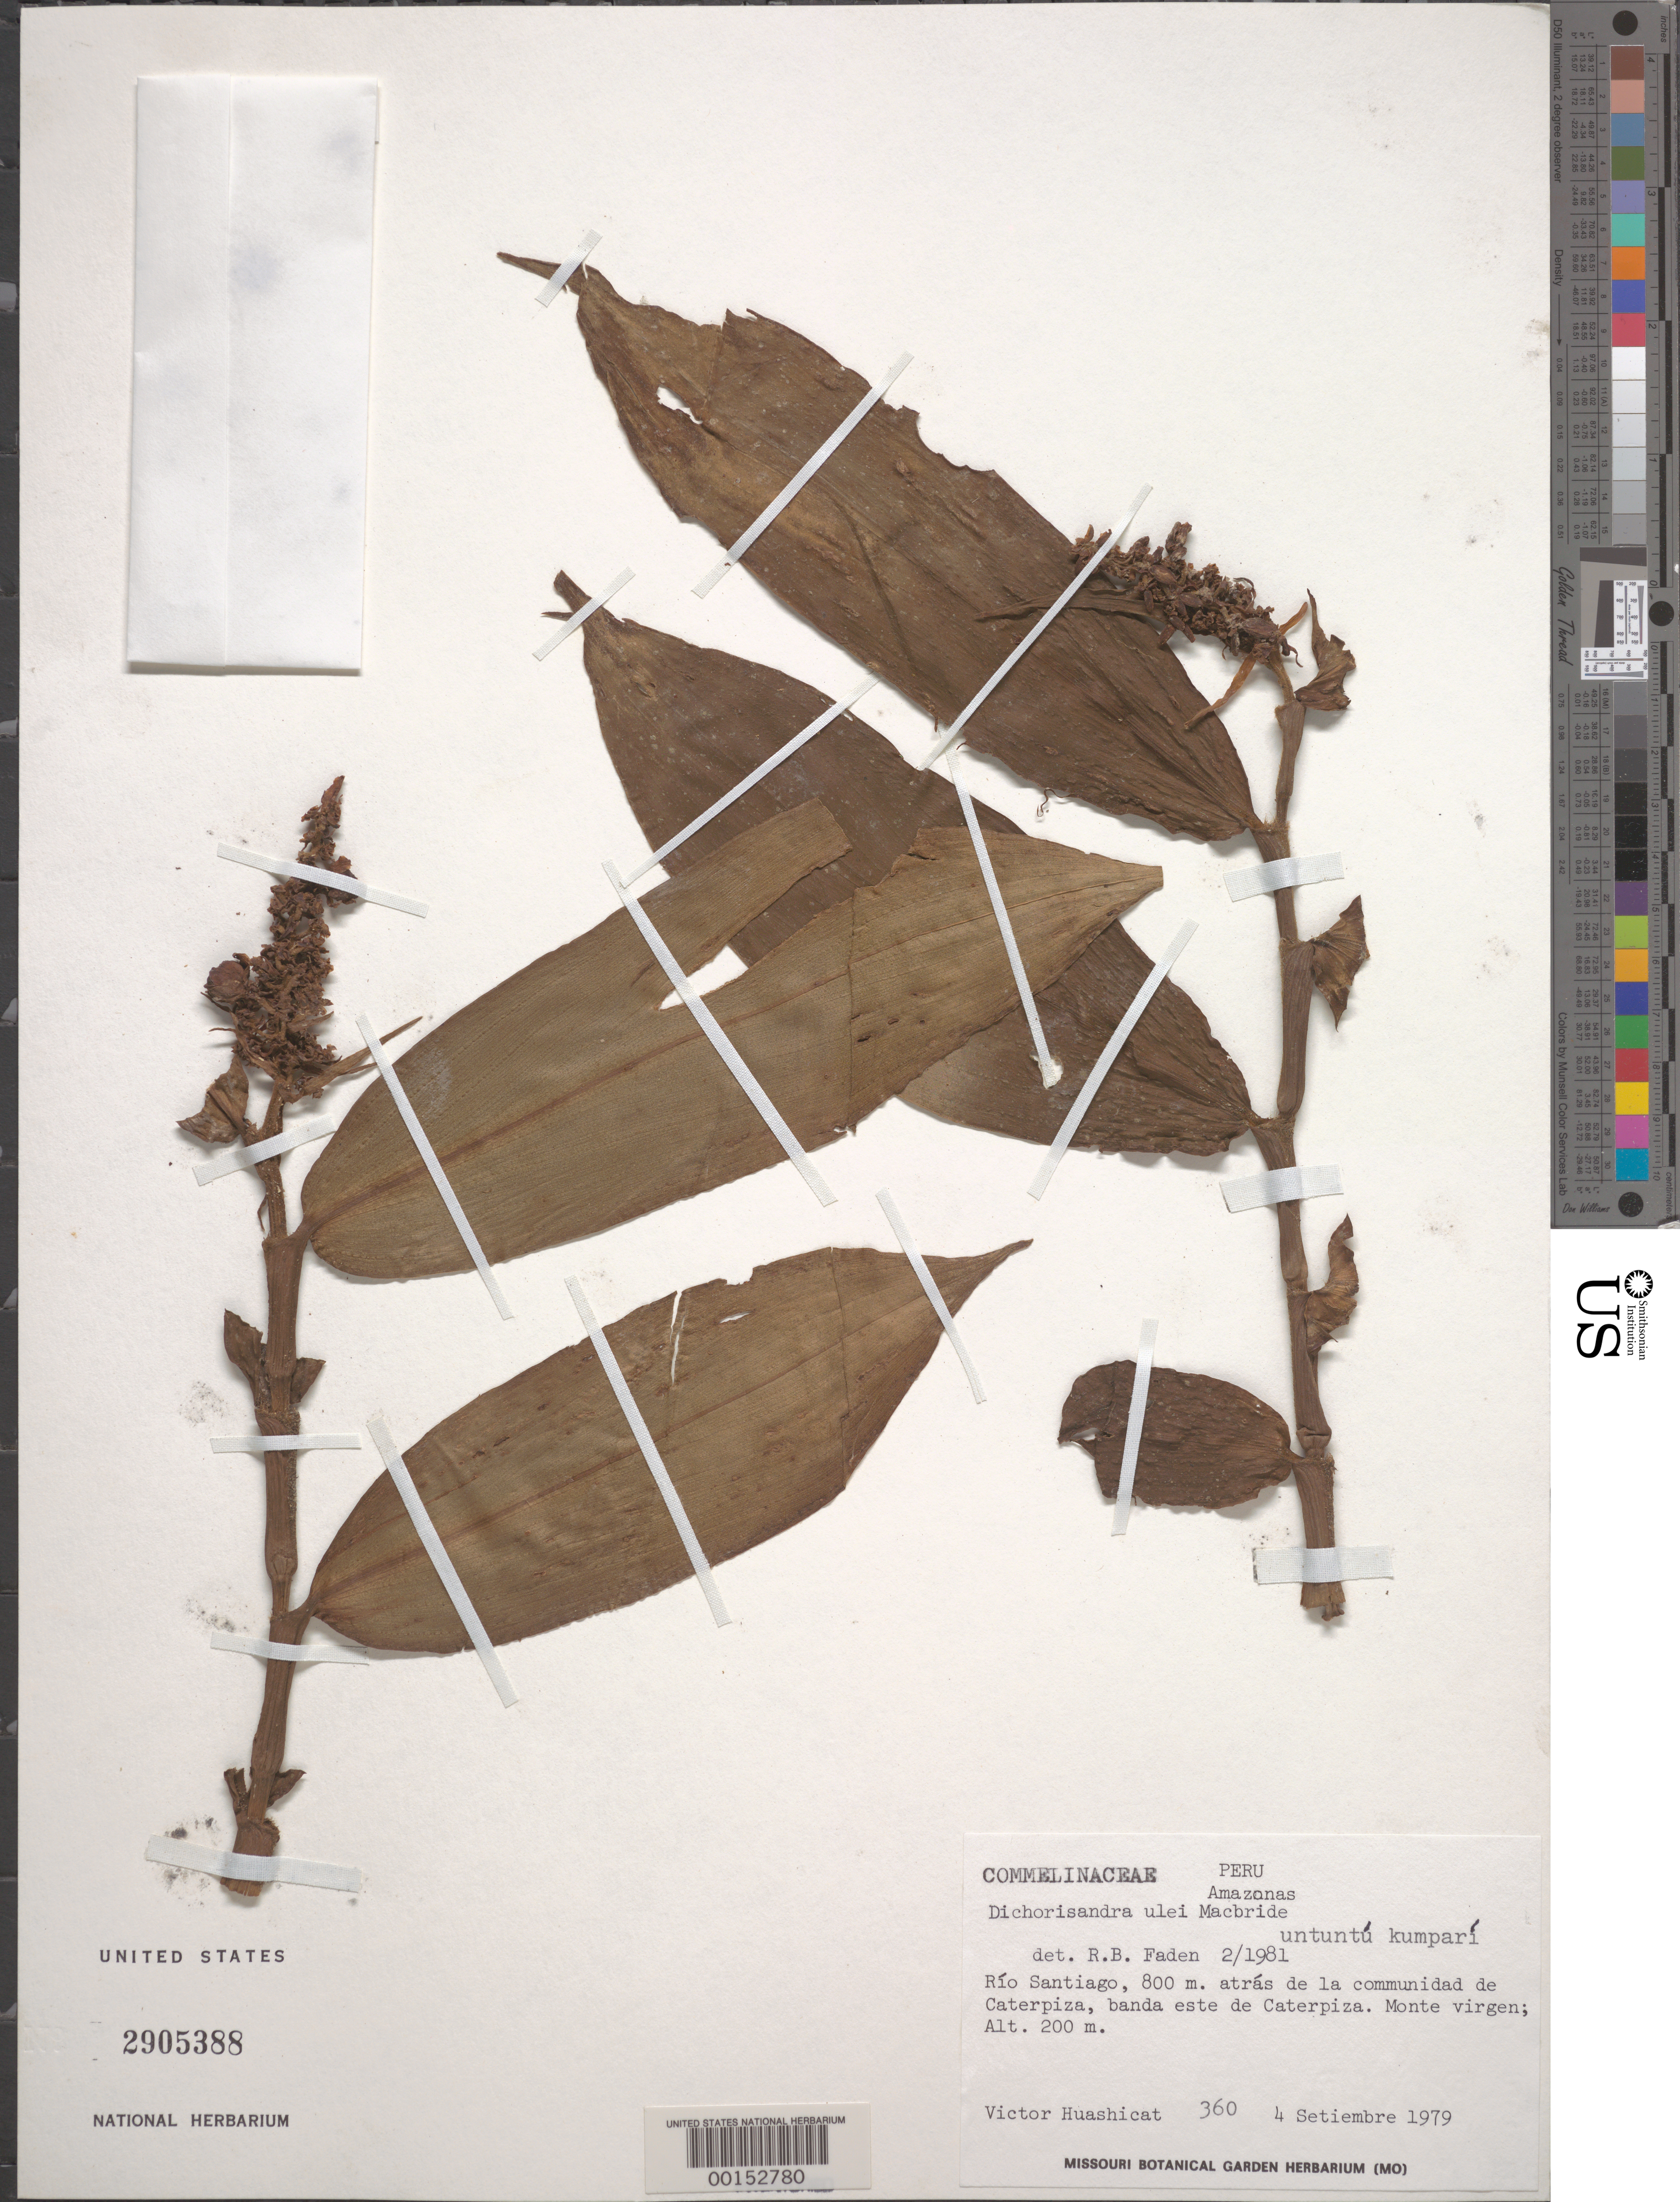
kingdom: Plantae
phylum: Tracheophyta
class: Liliopsida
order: Commelinales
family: Commelinaceae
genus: Dichorisandra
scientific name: Dichorisandra ulei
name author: J.F. Macbr.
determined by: Faden, Robert B., (US), Smithsonian Institution - National Museum of Natural History (UNITED STATES)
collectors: V. Huashikat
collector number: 360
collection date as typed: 04 Sep 1979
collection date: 1979-09-04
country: Peru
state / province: Amazonas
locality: Río Santiago, Caterpiza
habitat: Virgin forest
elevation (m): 200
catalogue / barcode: US 2905388